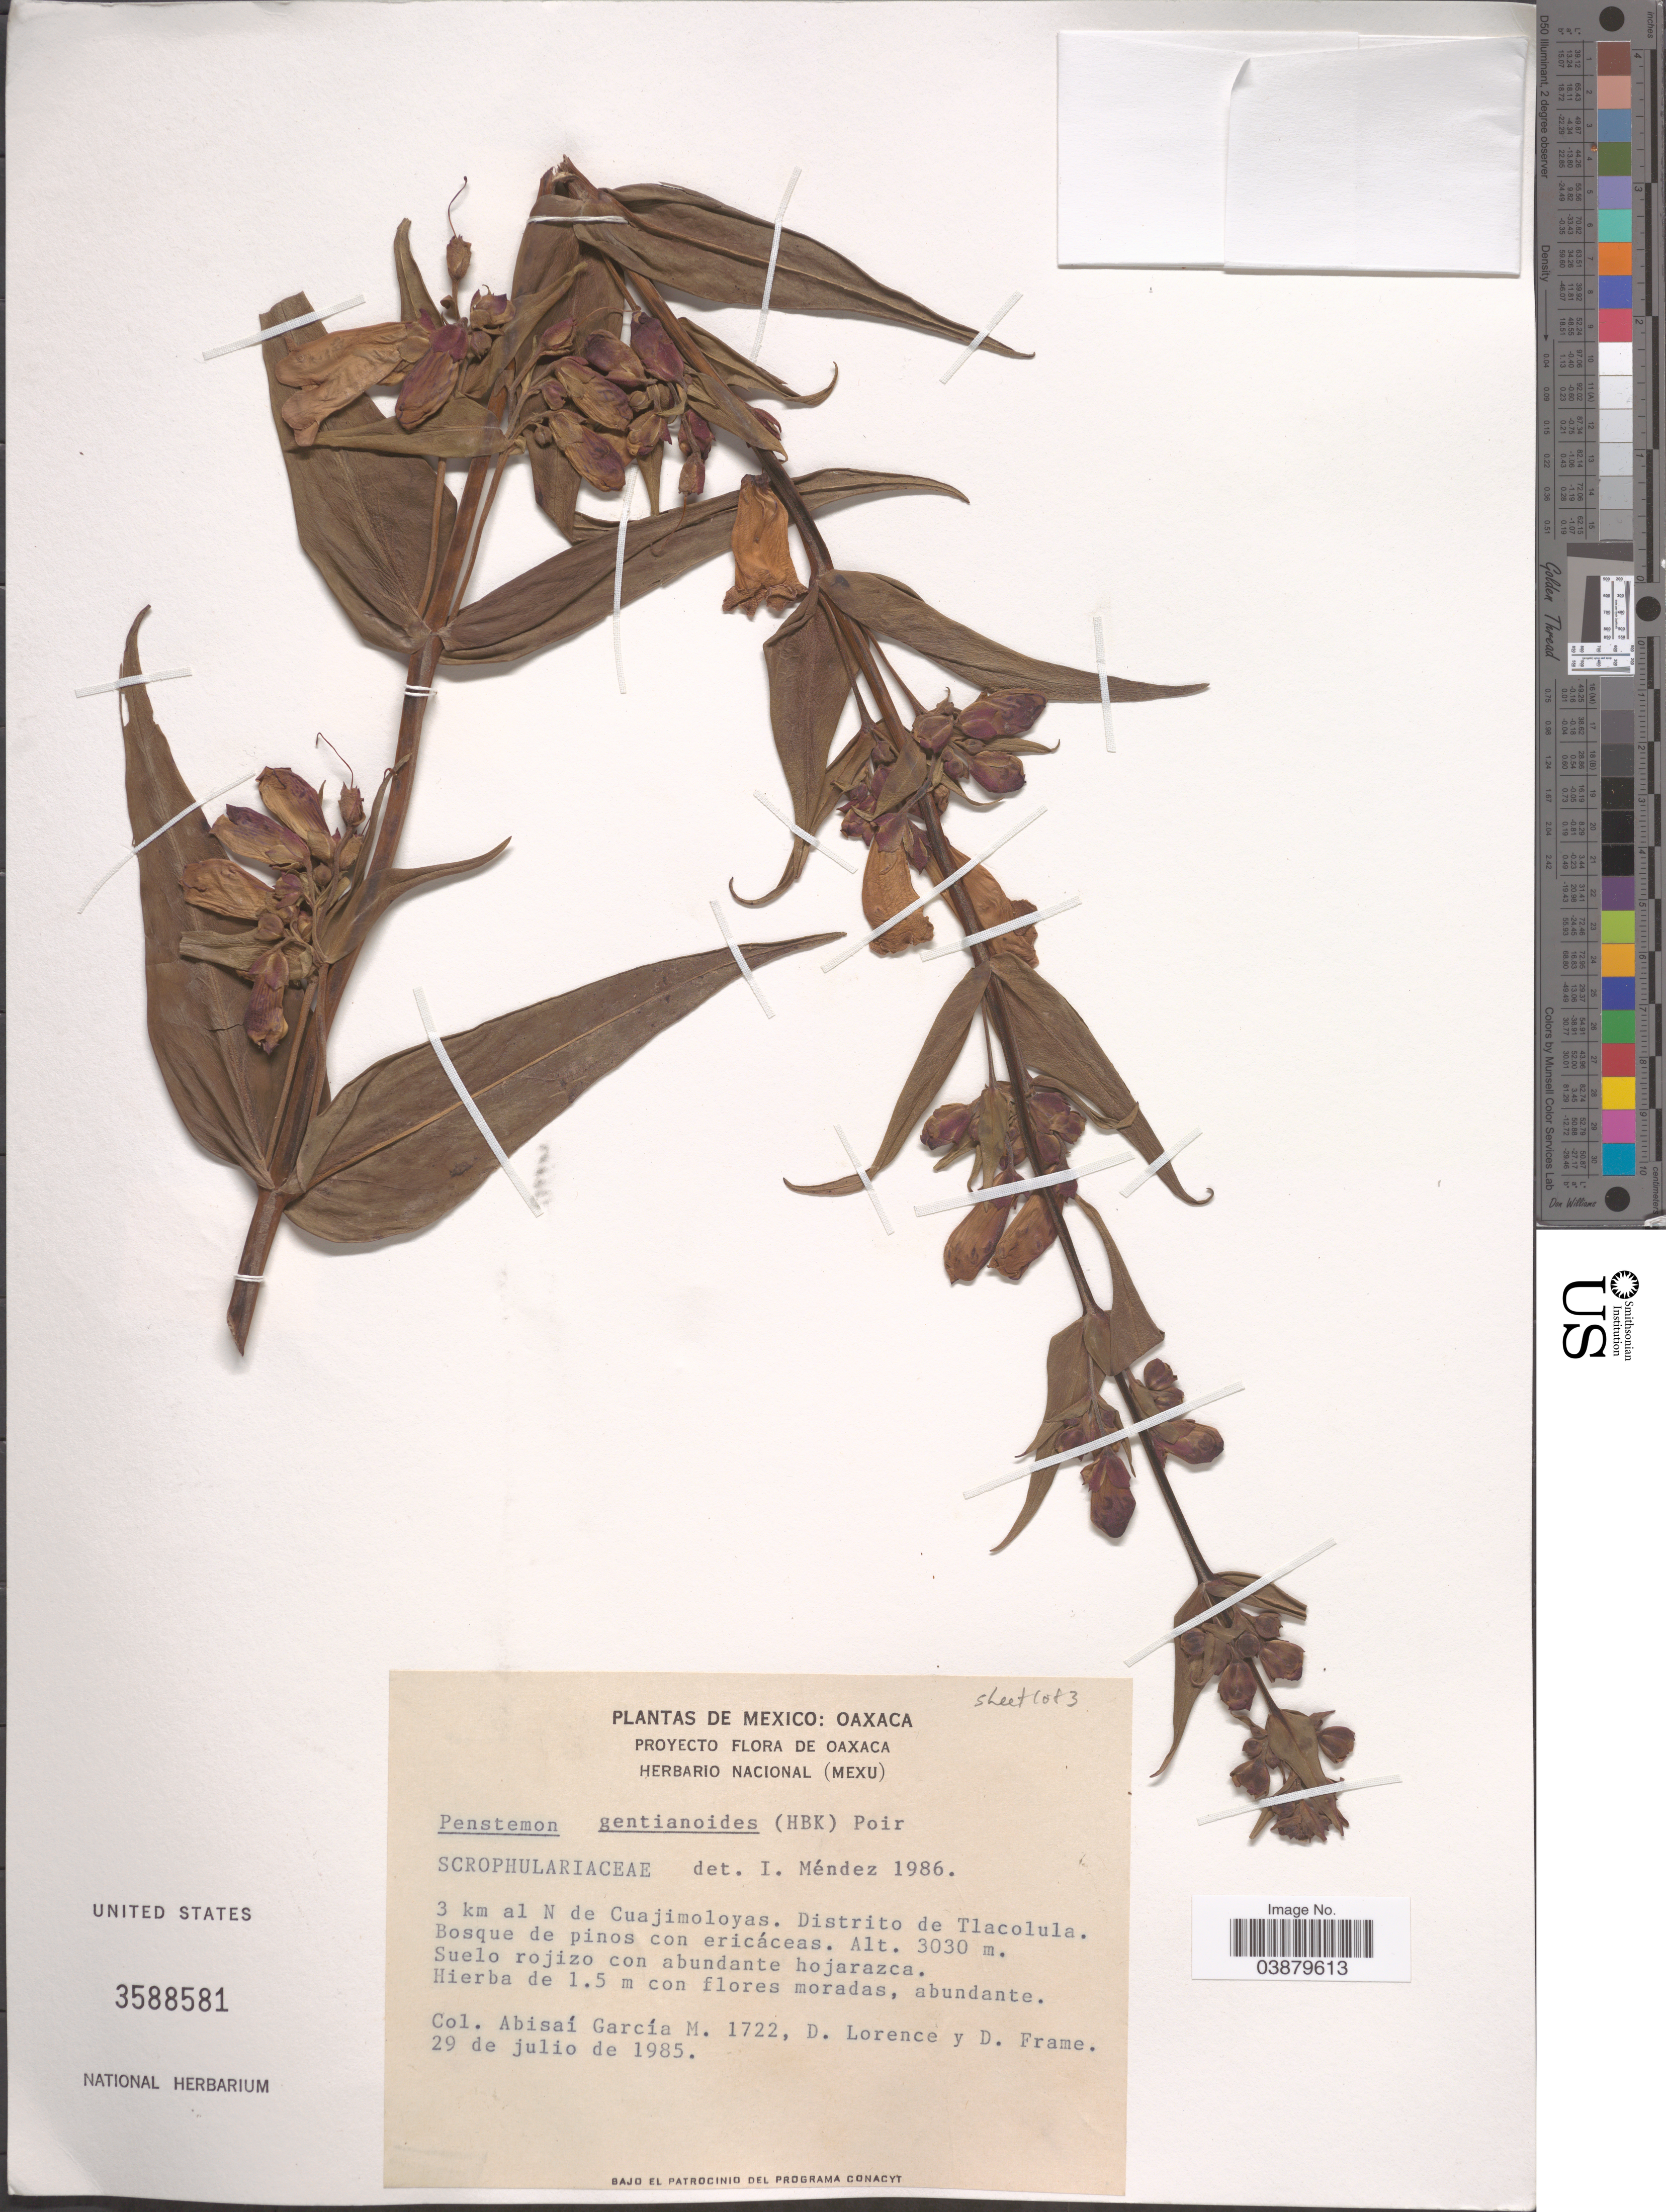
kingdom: Plantae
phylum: Tracheophyta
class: Magnoliopsida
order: Lamiales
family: Plantaginaceae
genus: Penstemon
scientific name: Penstemon gentianoides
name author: (Kunth) Poir.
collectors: A. García M., D. Lorence & D. Frame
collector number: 1722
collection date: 1985-07-29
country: Mexico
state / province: Oaxaca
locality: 3 km al N de Cuajimoloyas. Distrito de Tlacolula.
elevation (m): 3030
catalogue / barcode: US 3588581